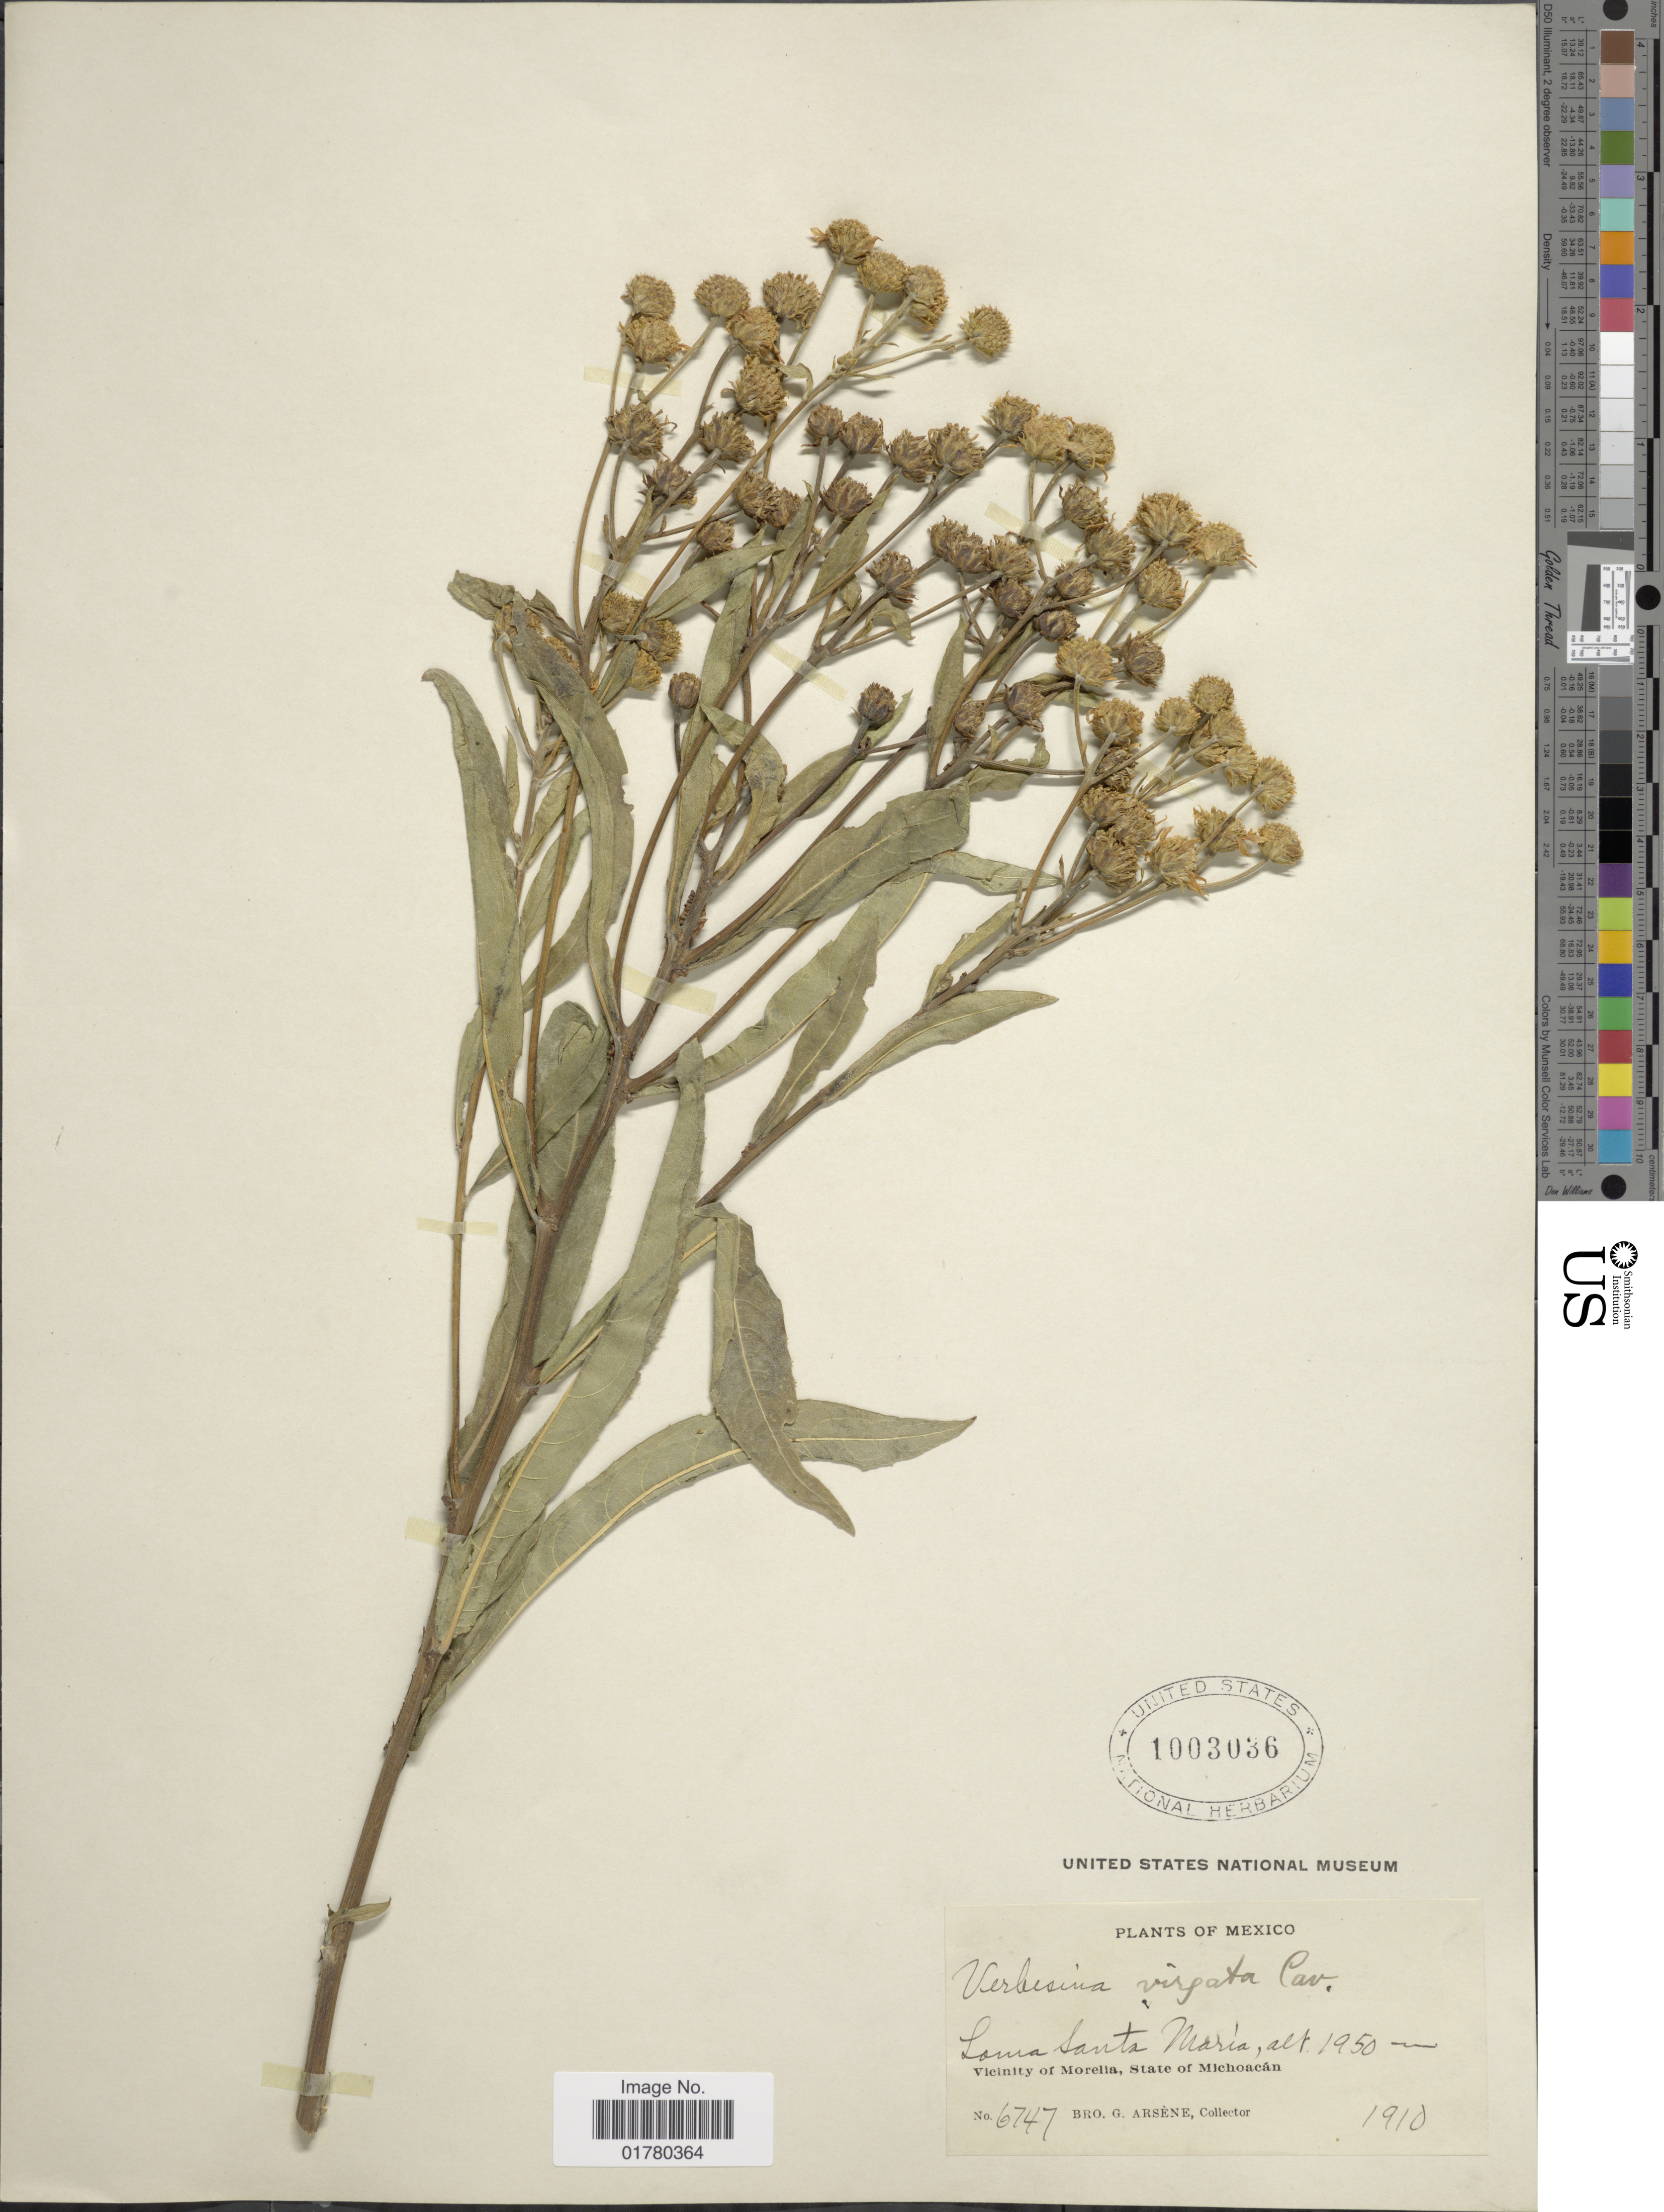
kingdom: Plantae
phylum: Tracheophyta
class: Magnoliopsida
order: Asterales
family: Asteraceae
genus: Verbesina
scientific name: Verbesina virgata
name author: Cav.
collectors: Bro. G. Arsène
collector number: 6747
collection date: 1910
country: Mexico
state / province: Michoacán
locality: Loma Santa María, Vicinity of Morelia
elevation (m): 1950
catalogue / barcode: US 1003036